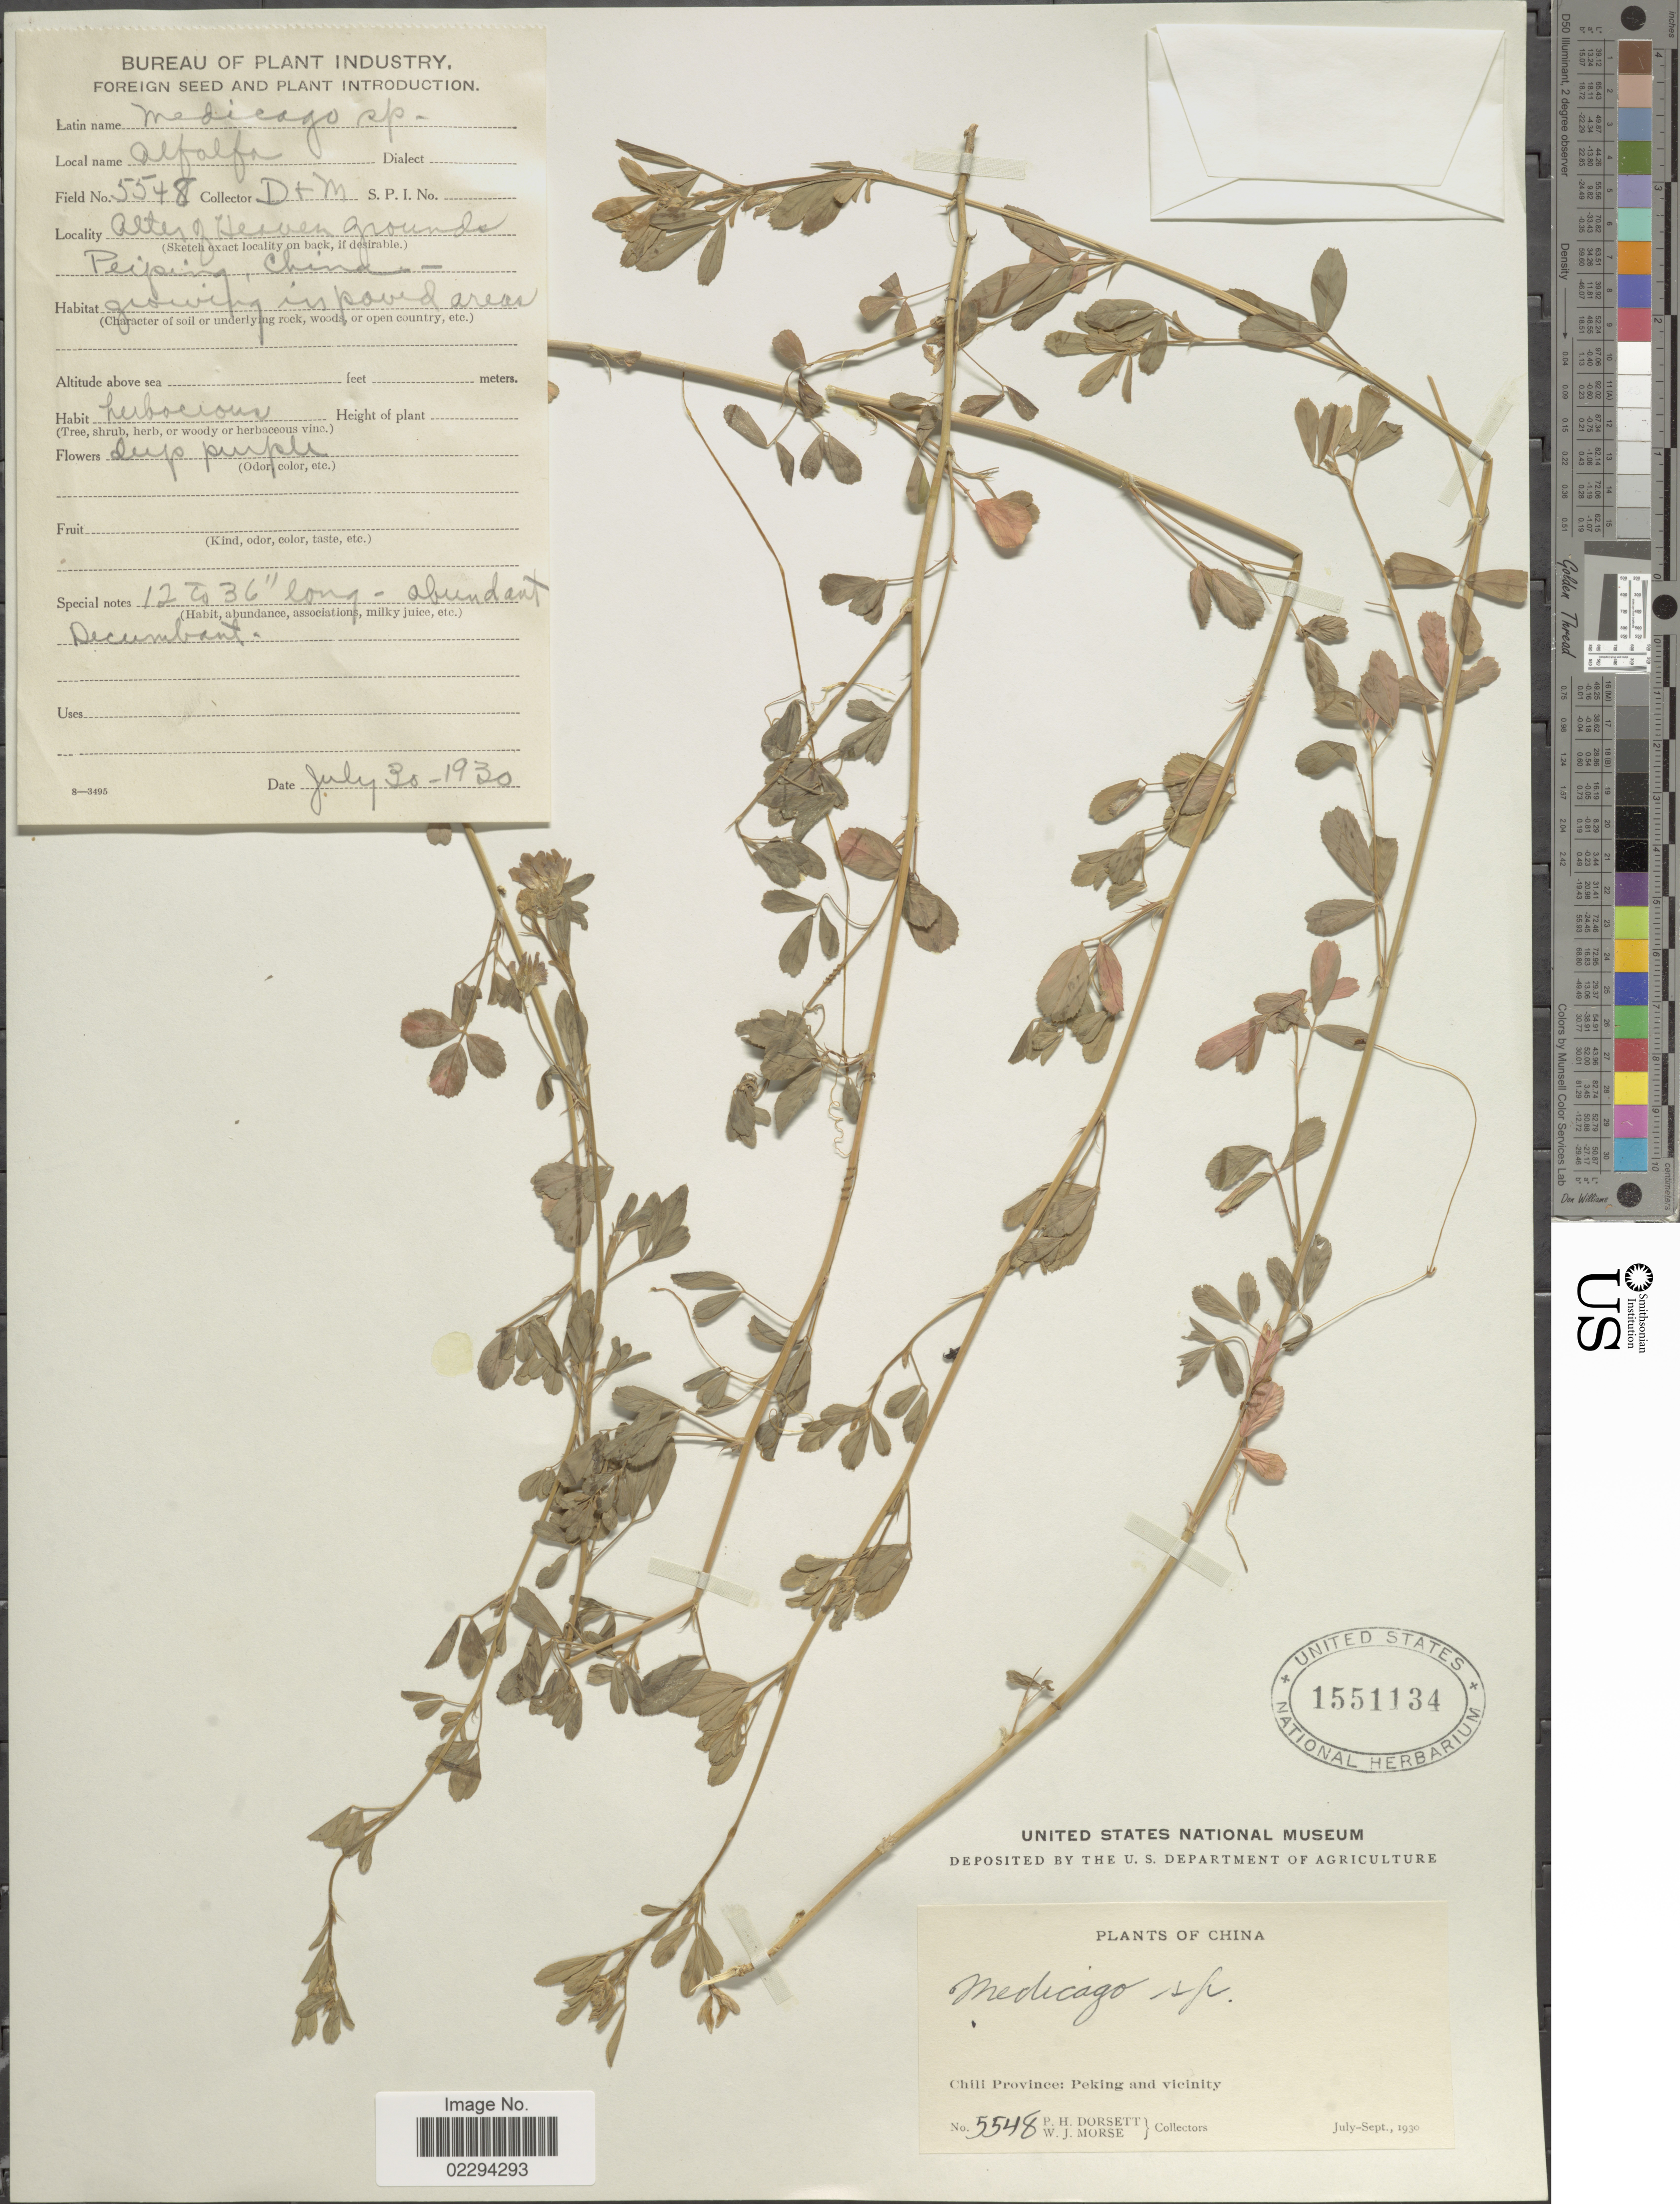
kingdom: Plantae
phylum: Tracheophyta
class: Magnoliopsida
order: Fabales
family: Fabaceae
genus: Medicago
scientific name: Medicago sativa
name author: L.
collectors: P. H. Dorsett & W. J. Morse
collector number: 5548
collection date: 1930-07-30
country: China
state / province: Beijing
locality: Chili Province: Peking and vicinity.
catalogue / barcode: US 1551134